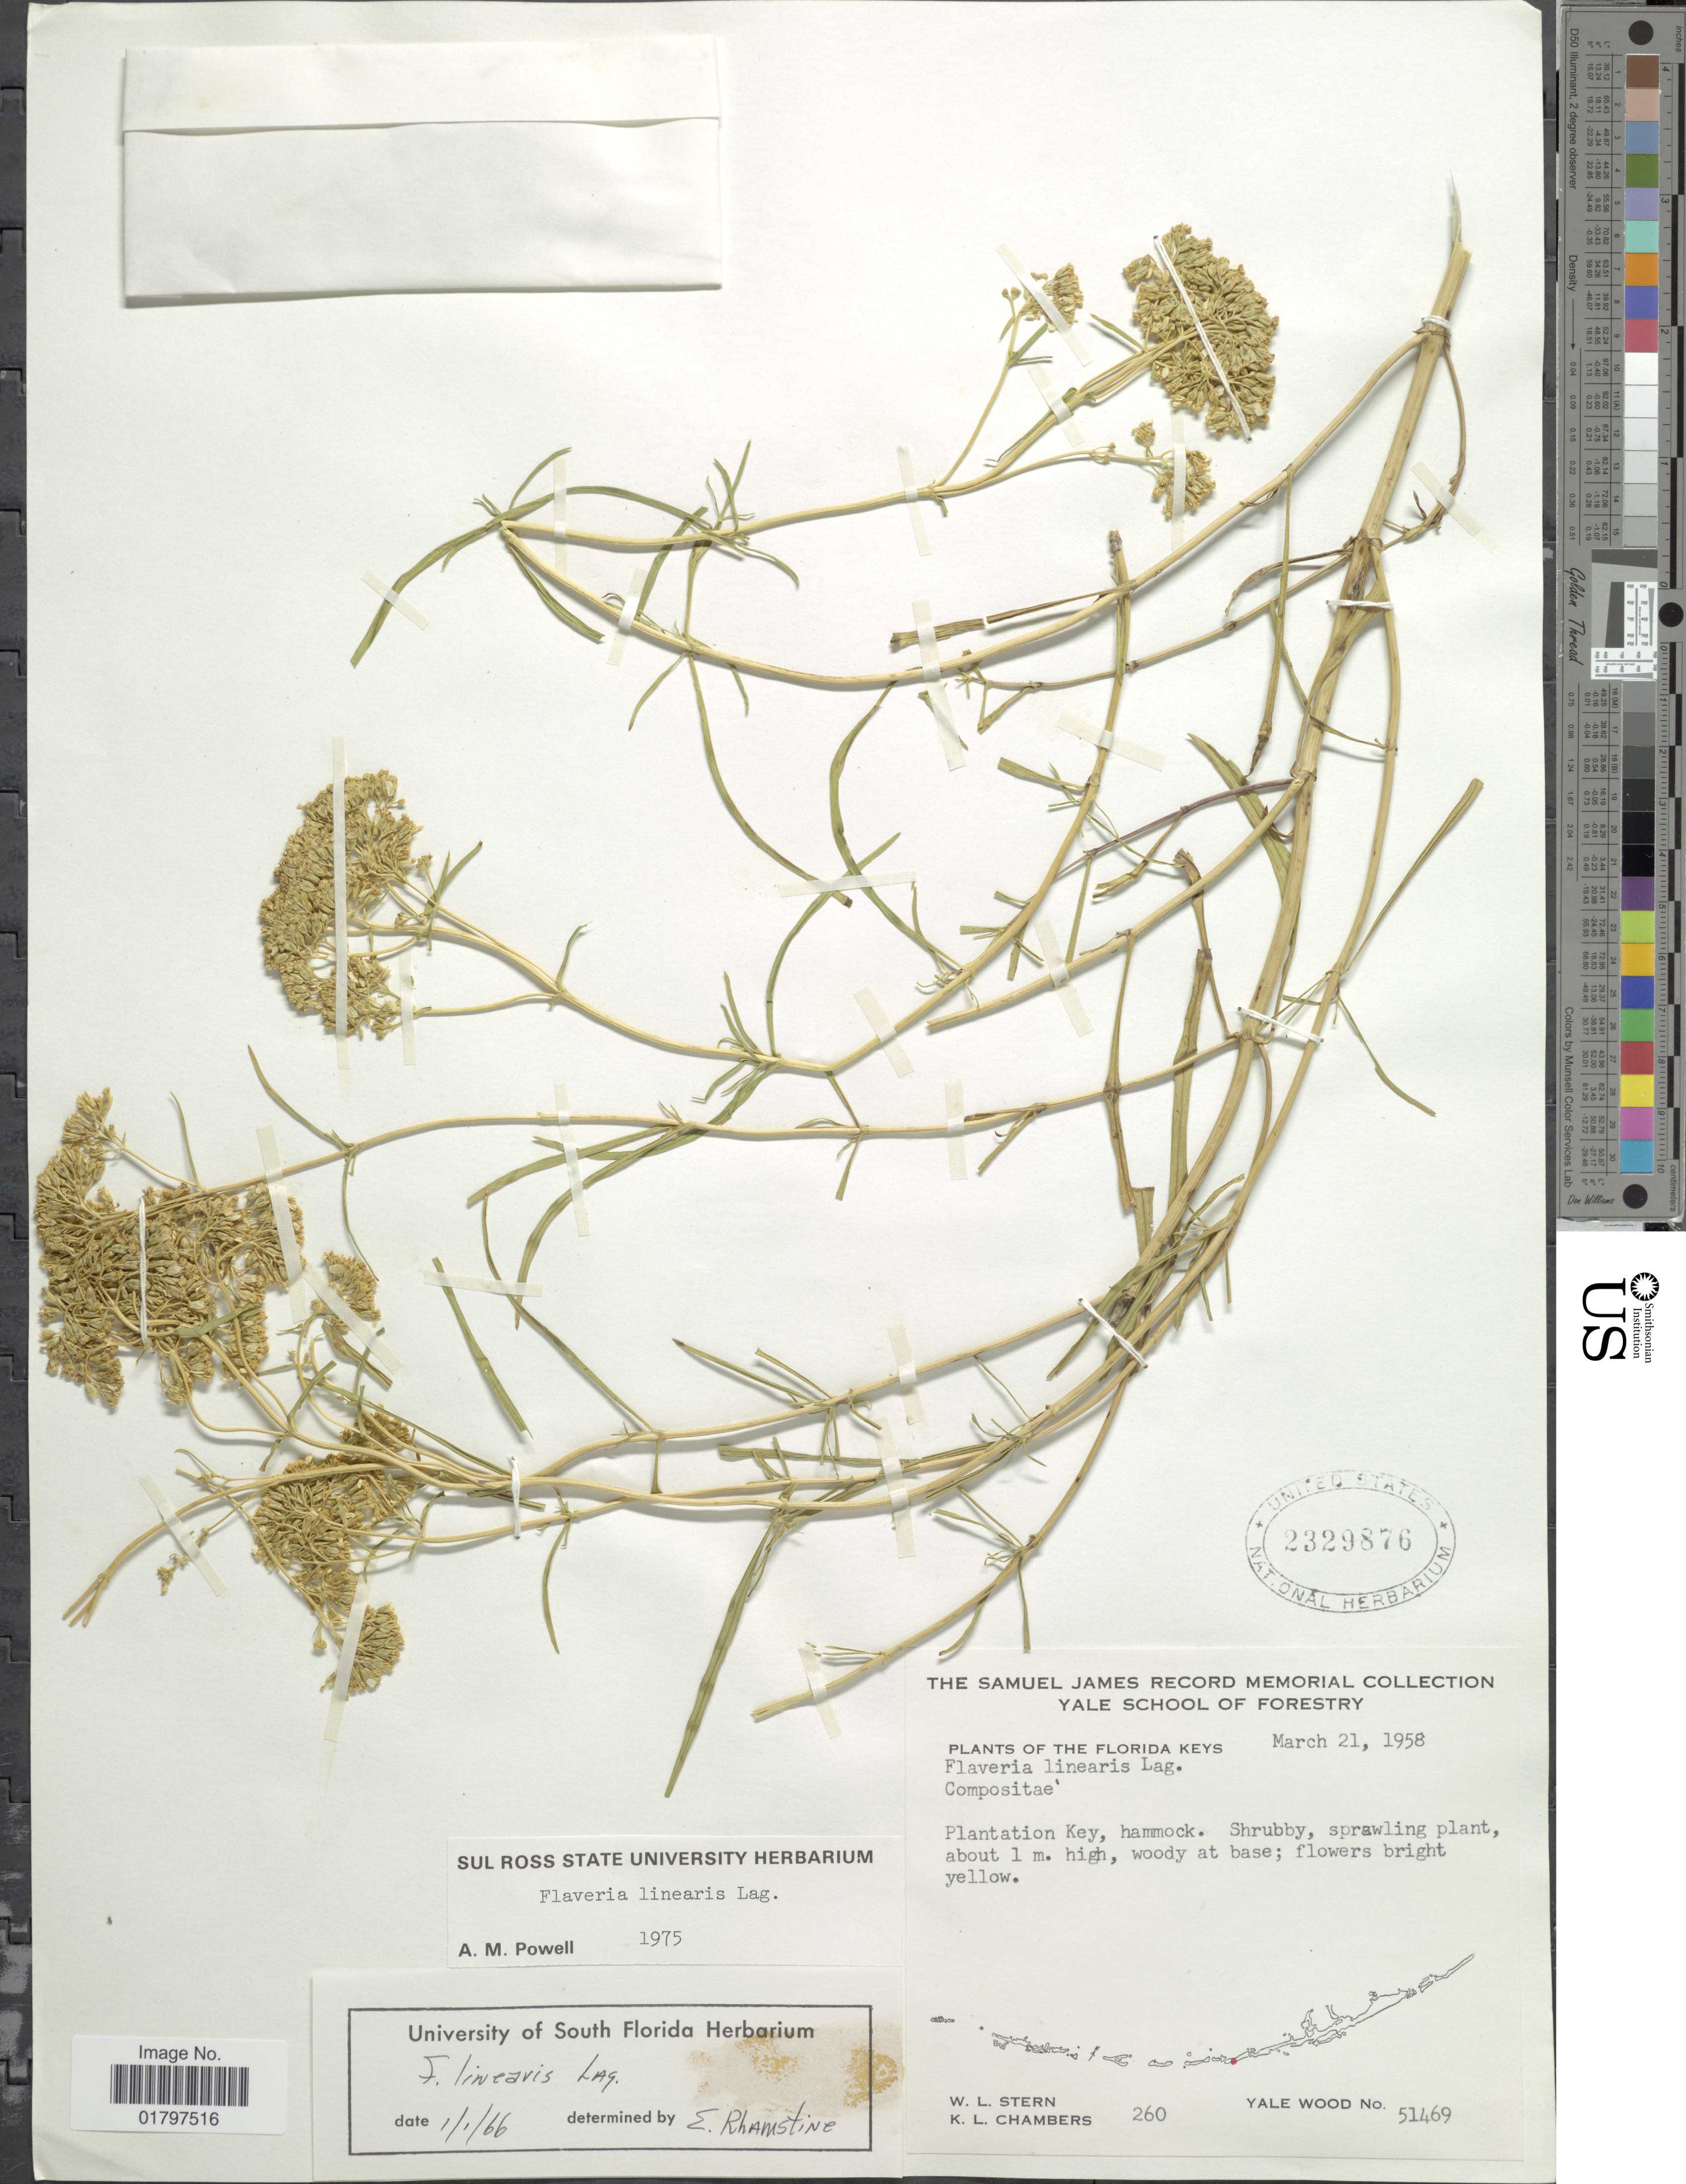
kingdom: Plantae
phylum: Tracheophyta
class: Magnoliopsida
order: Asterales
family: Asteraceae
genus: Flaveria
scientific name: Flaveria linearis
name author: Lag.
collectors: W. L. Stern, K. Chambers & Y. Wood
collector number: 260/51469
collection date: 1958-03-21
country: United States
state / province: Florida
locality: Florida Keys. Plantation Key, hammock.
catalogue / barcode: US 2329876